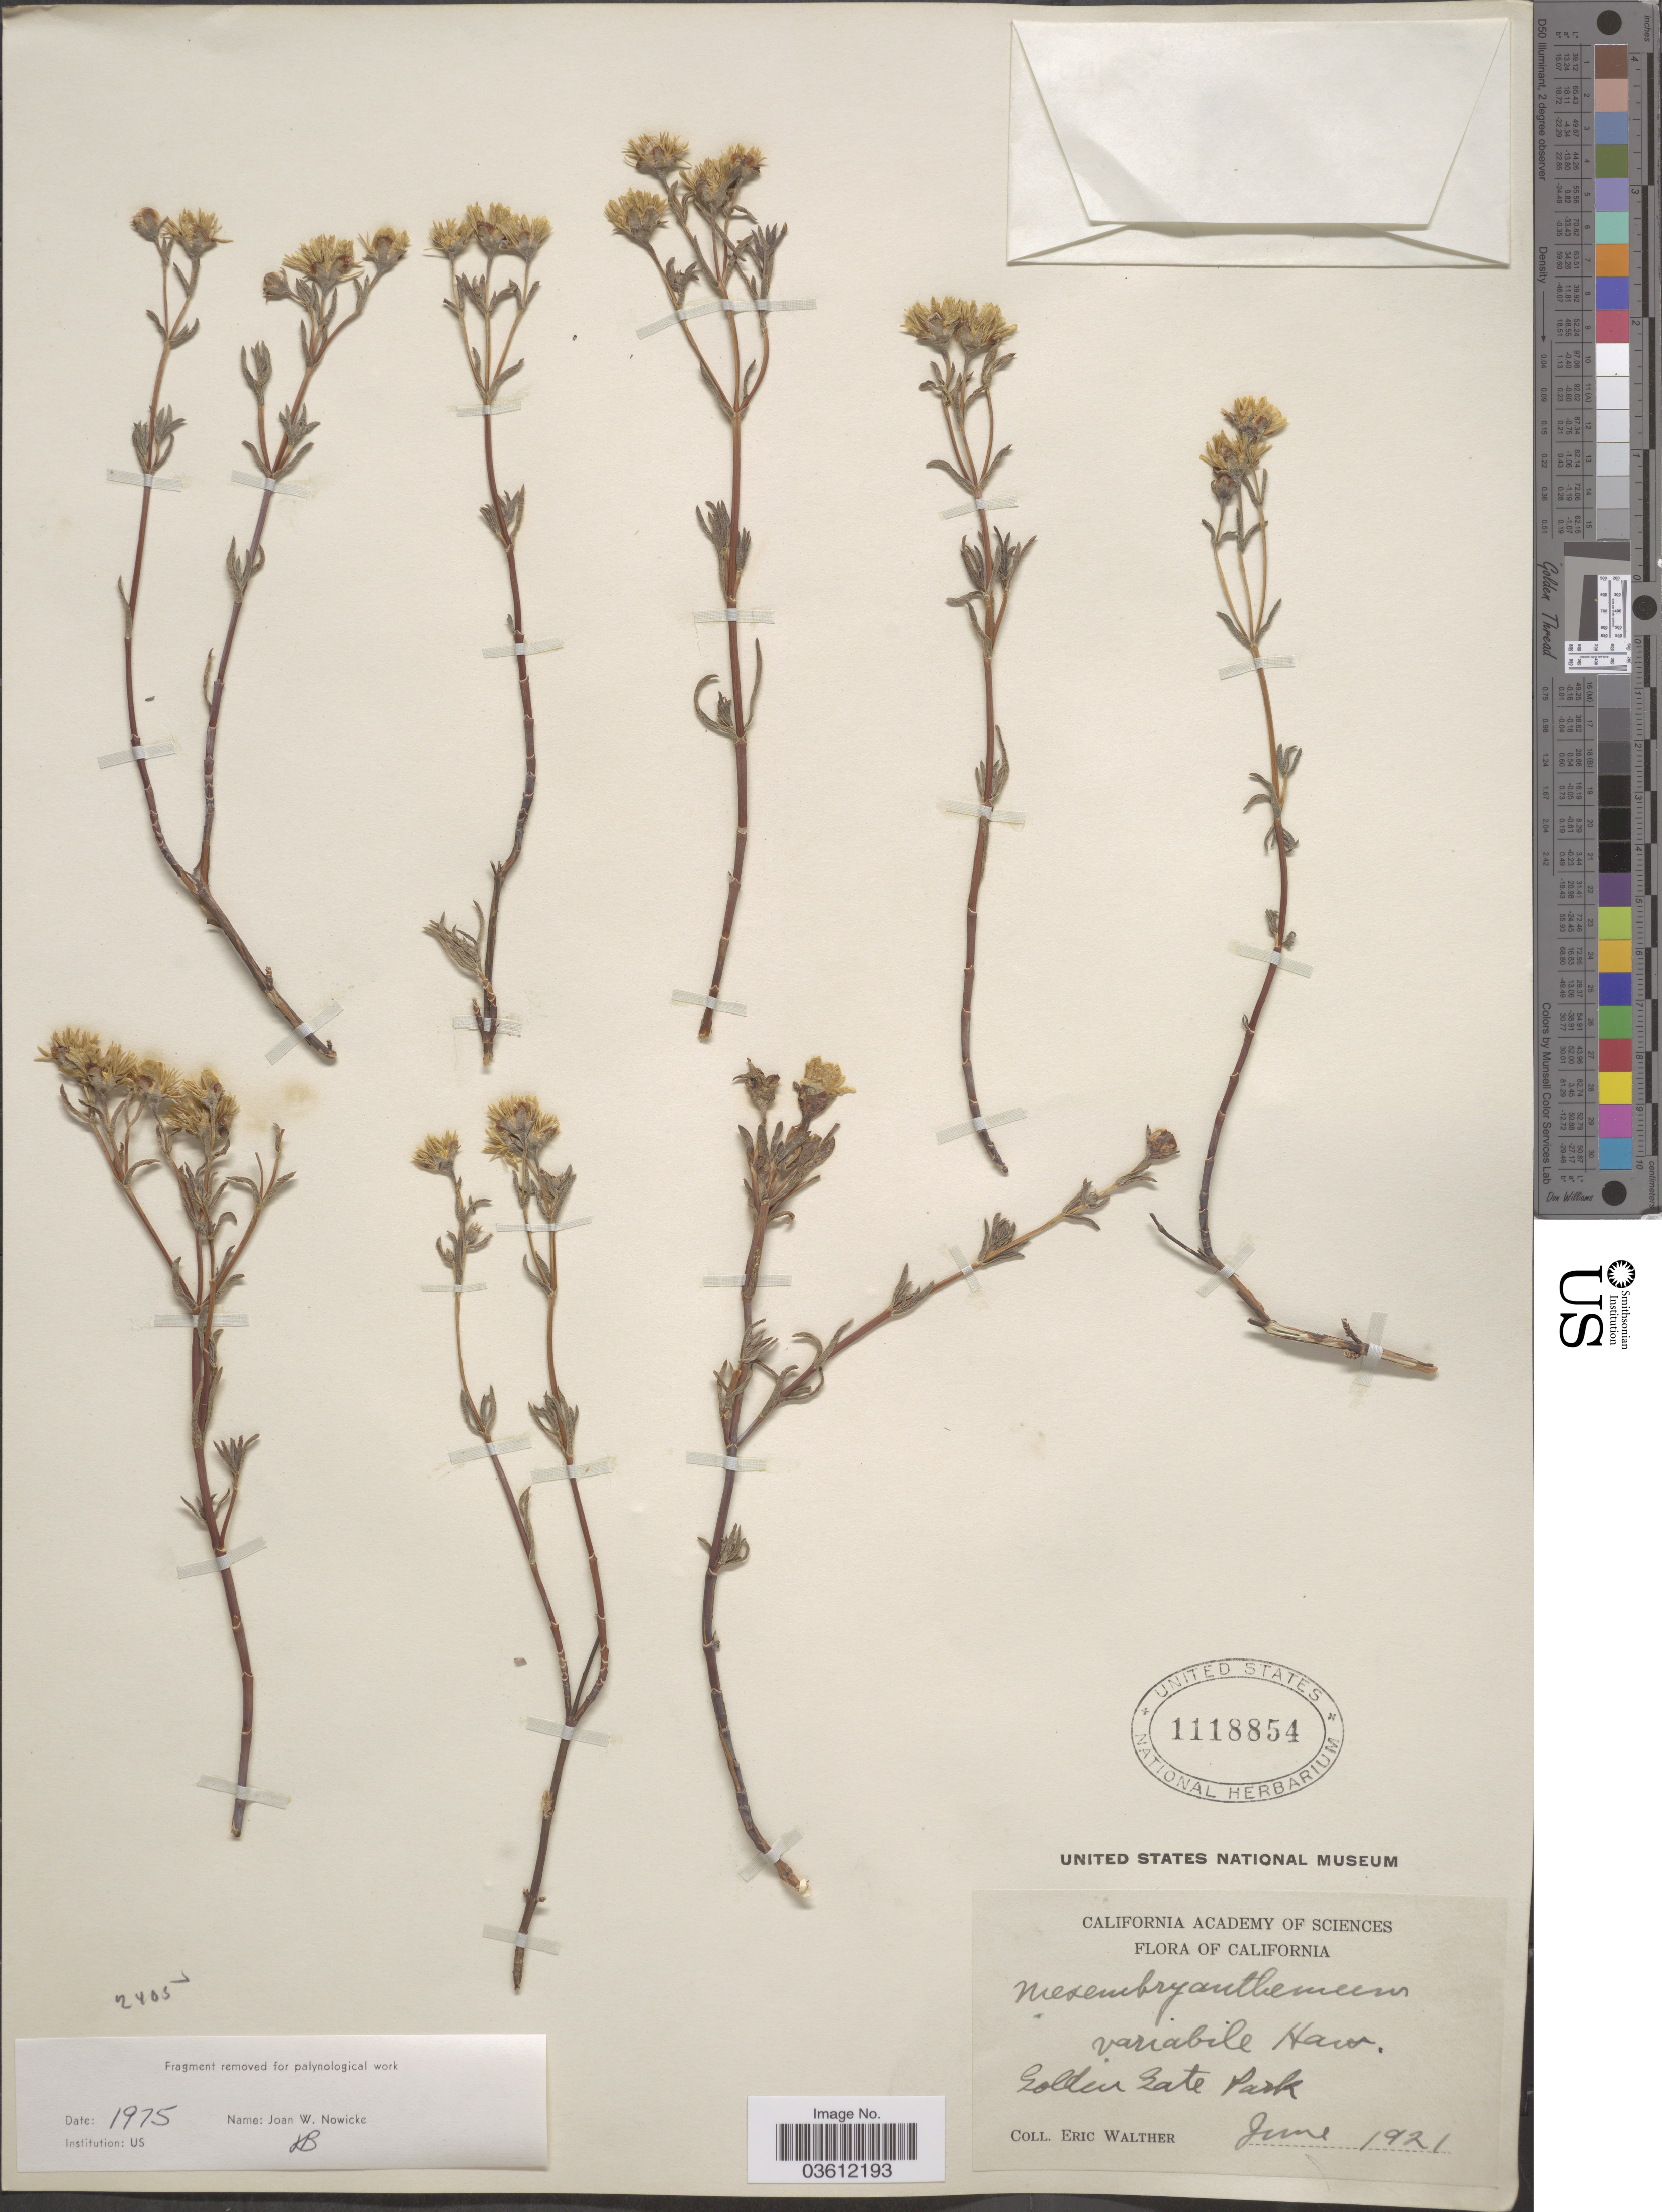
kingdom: Plantae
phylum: Tracheophyta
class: Magnoliopsida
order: Caryophyllales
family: Aizoaceae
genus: Mesembryanthemum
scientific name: Mesembryanthemum sp.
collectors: E. Walther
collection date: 1921-06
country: United States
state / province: California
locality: Golden Gate Park.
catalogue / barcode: US 1118854